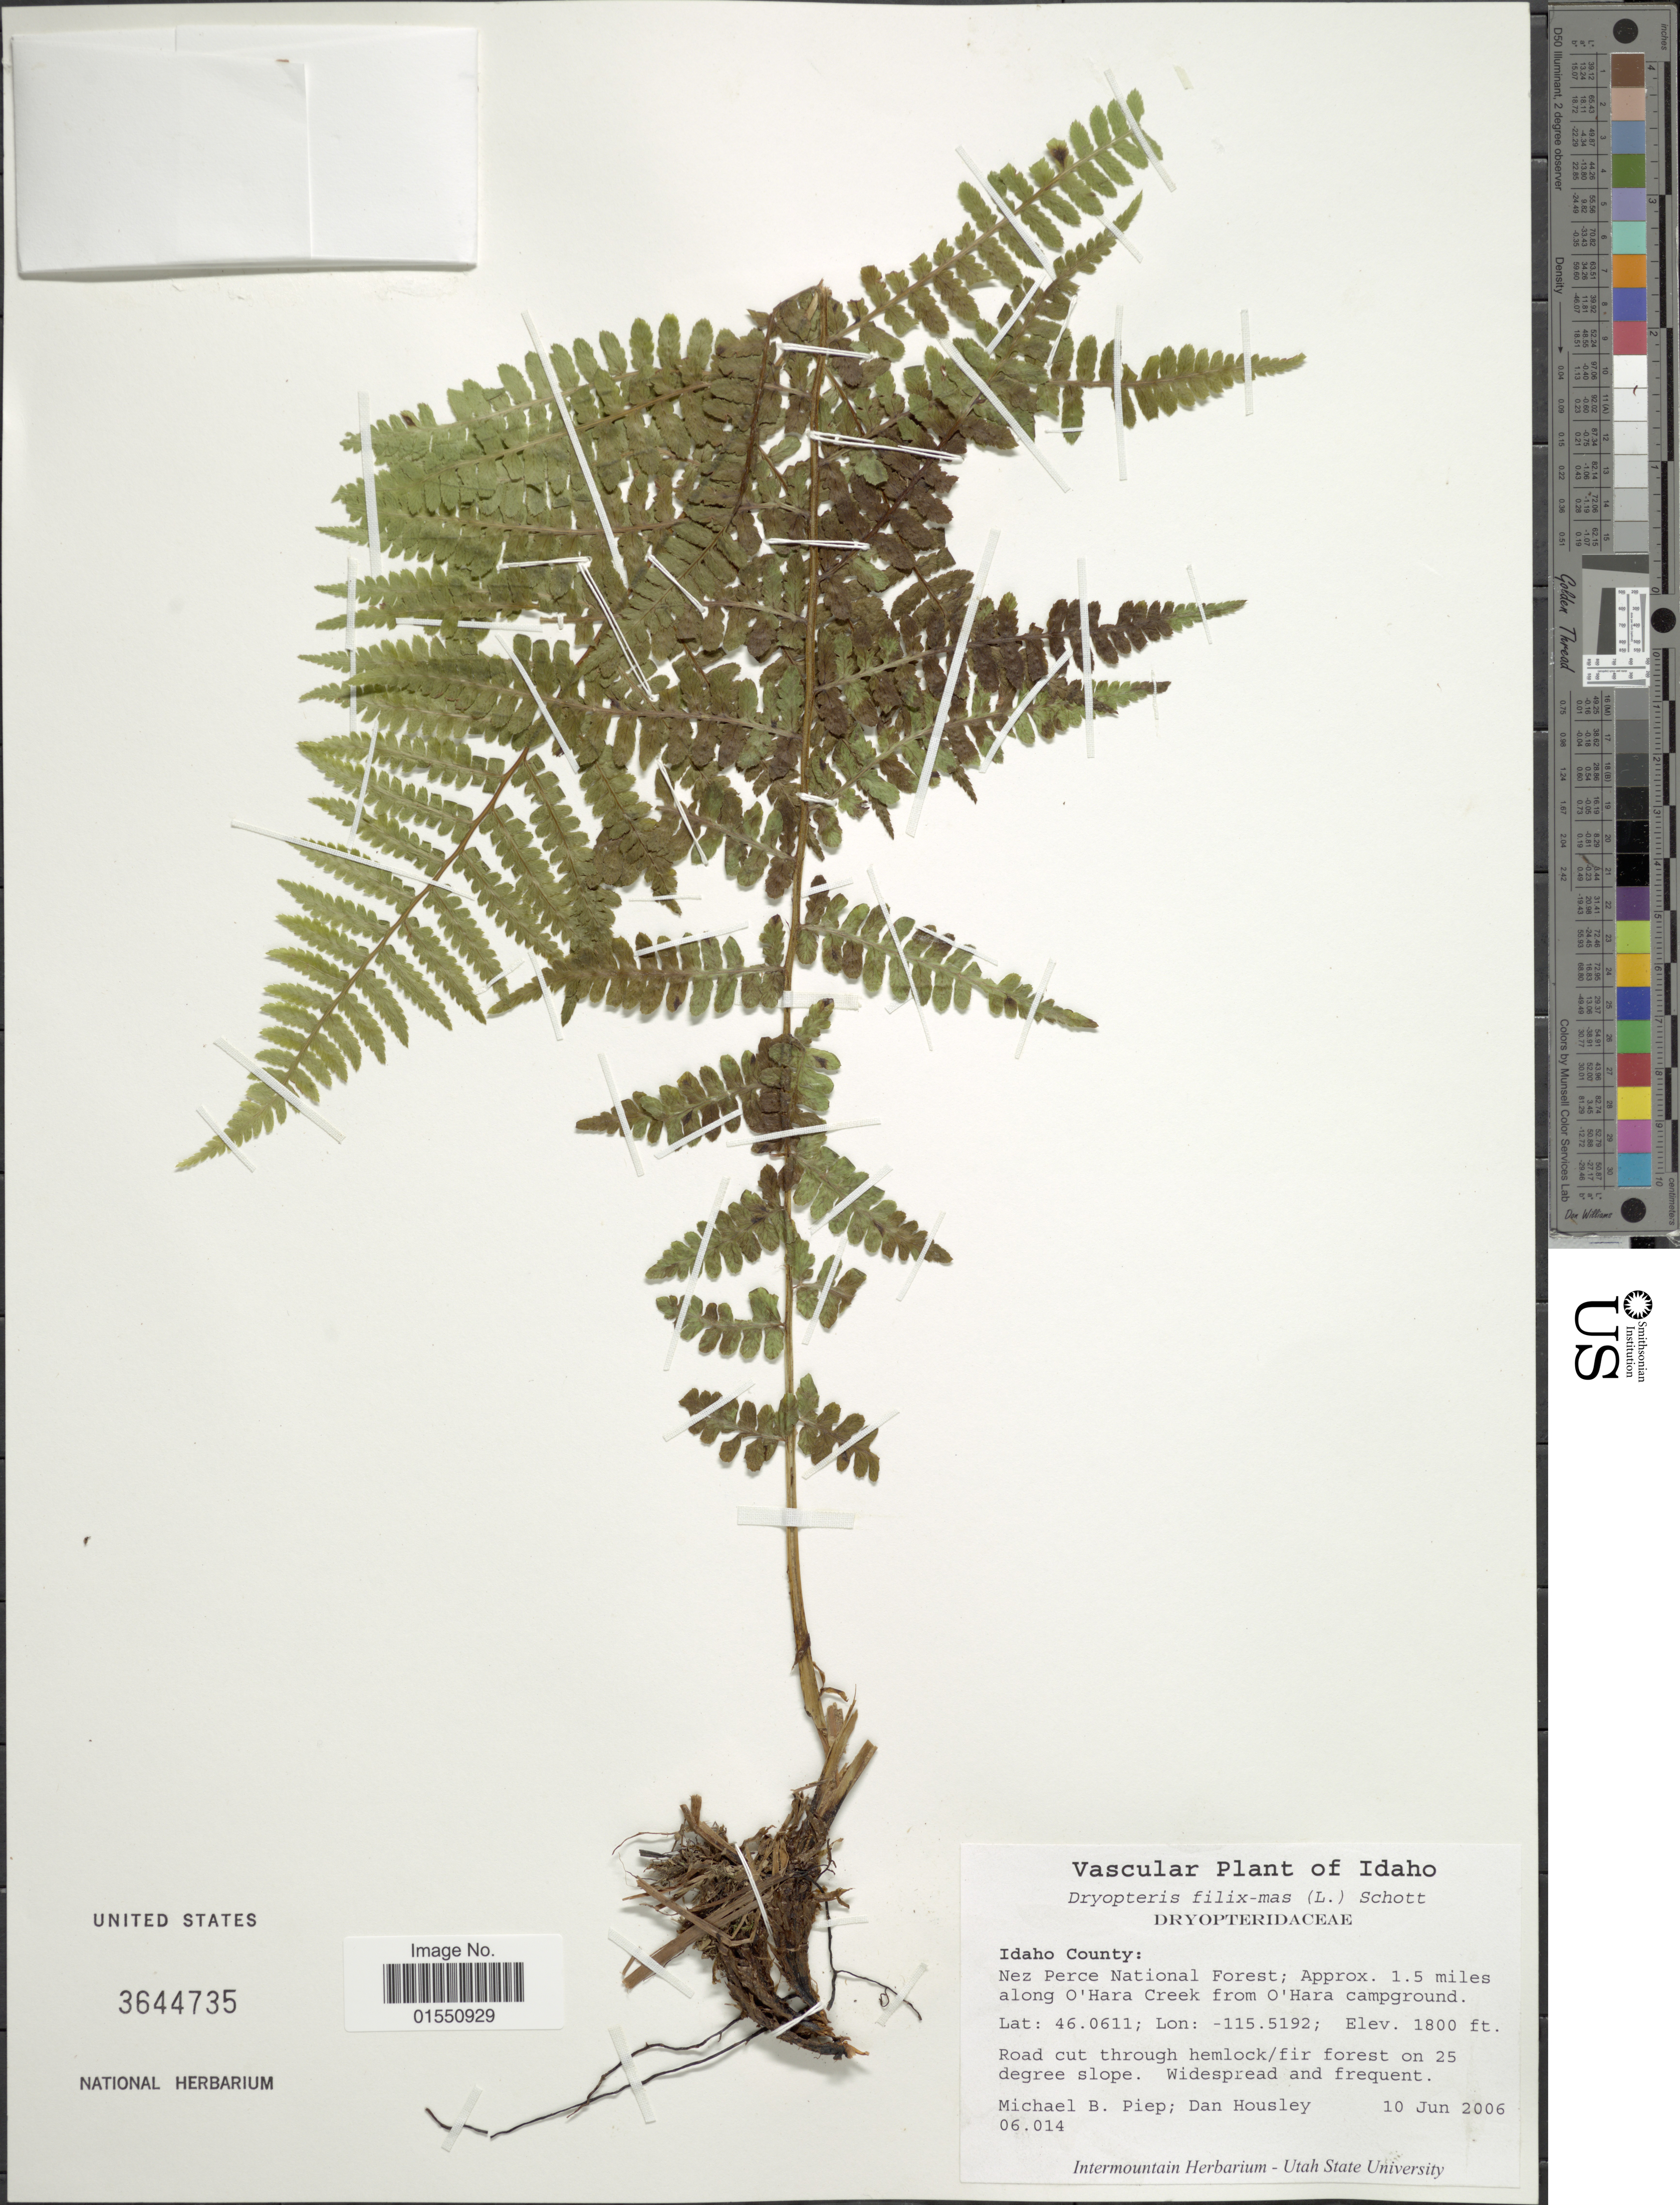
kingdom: Plantae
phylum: Tracheophyta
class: Polypodiopsida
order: Polypodiales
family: Dryopteridaceae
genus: Dryopteris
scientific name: Dryopteris filix-mas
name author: (L.) Schott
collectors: M. Piep & D. Housley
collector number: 06014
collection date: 2006-06-10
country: United States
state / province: Idaho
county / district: Idaho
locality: Nez Perce National Forest; Approx. 1.5 miles along O'Hara Creek from O'Hara campground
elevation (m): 549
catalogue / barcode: US 3644735